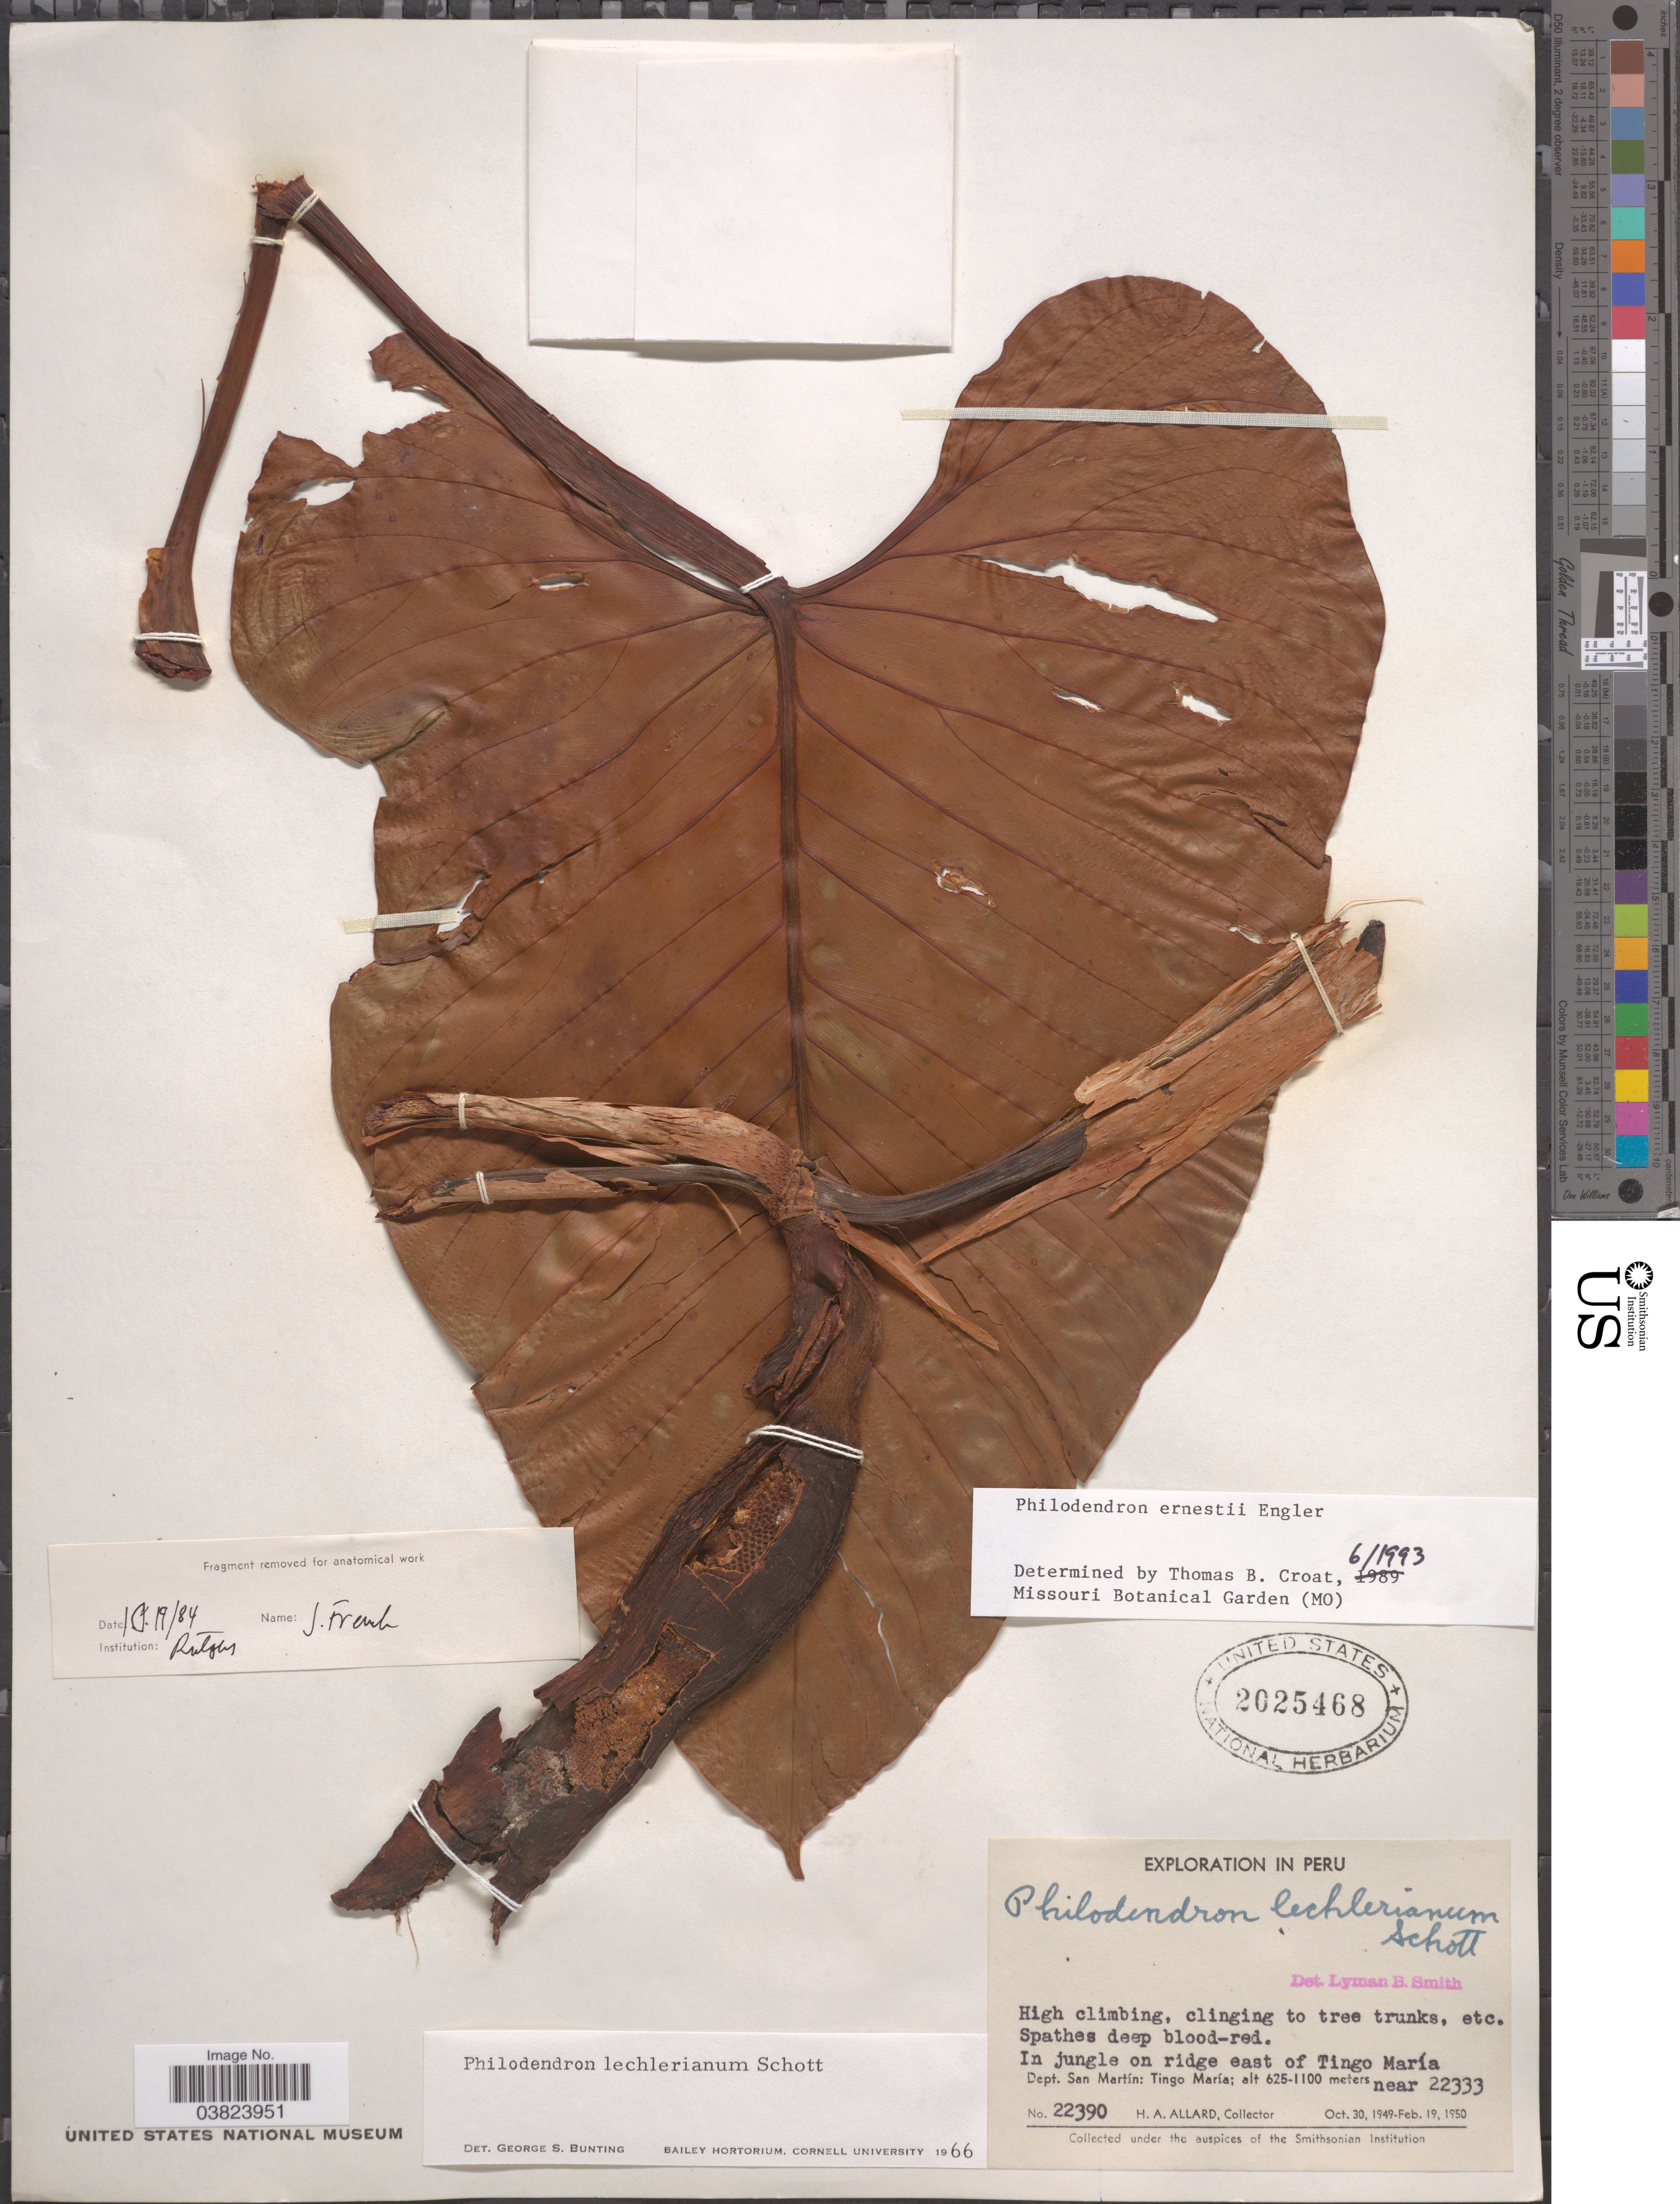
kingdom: Plantae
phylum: Tracheophyta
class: Liliopsida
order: Alismatales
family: Araceae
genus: Philodendron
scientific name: Philodendron erubescens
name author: K. Koch & Augustin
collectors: H. A. Allard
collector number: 22390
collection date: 1949-10-30/1950-02-19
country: Peru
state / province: San Martín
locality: In jungle on ridge east of Tingo María. Dept. San Martín: Tingo María.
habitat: in jungle on ridge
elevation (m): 625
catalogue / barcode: US 2025468